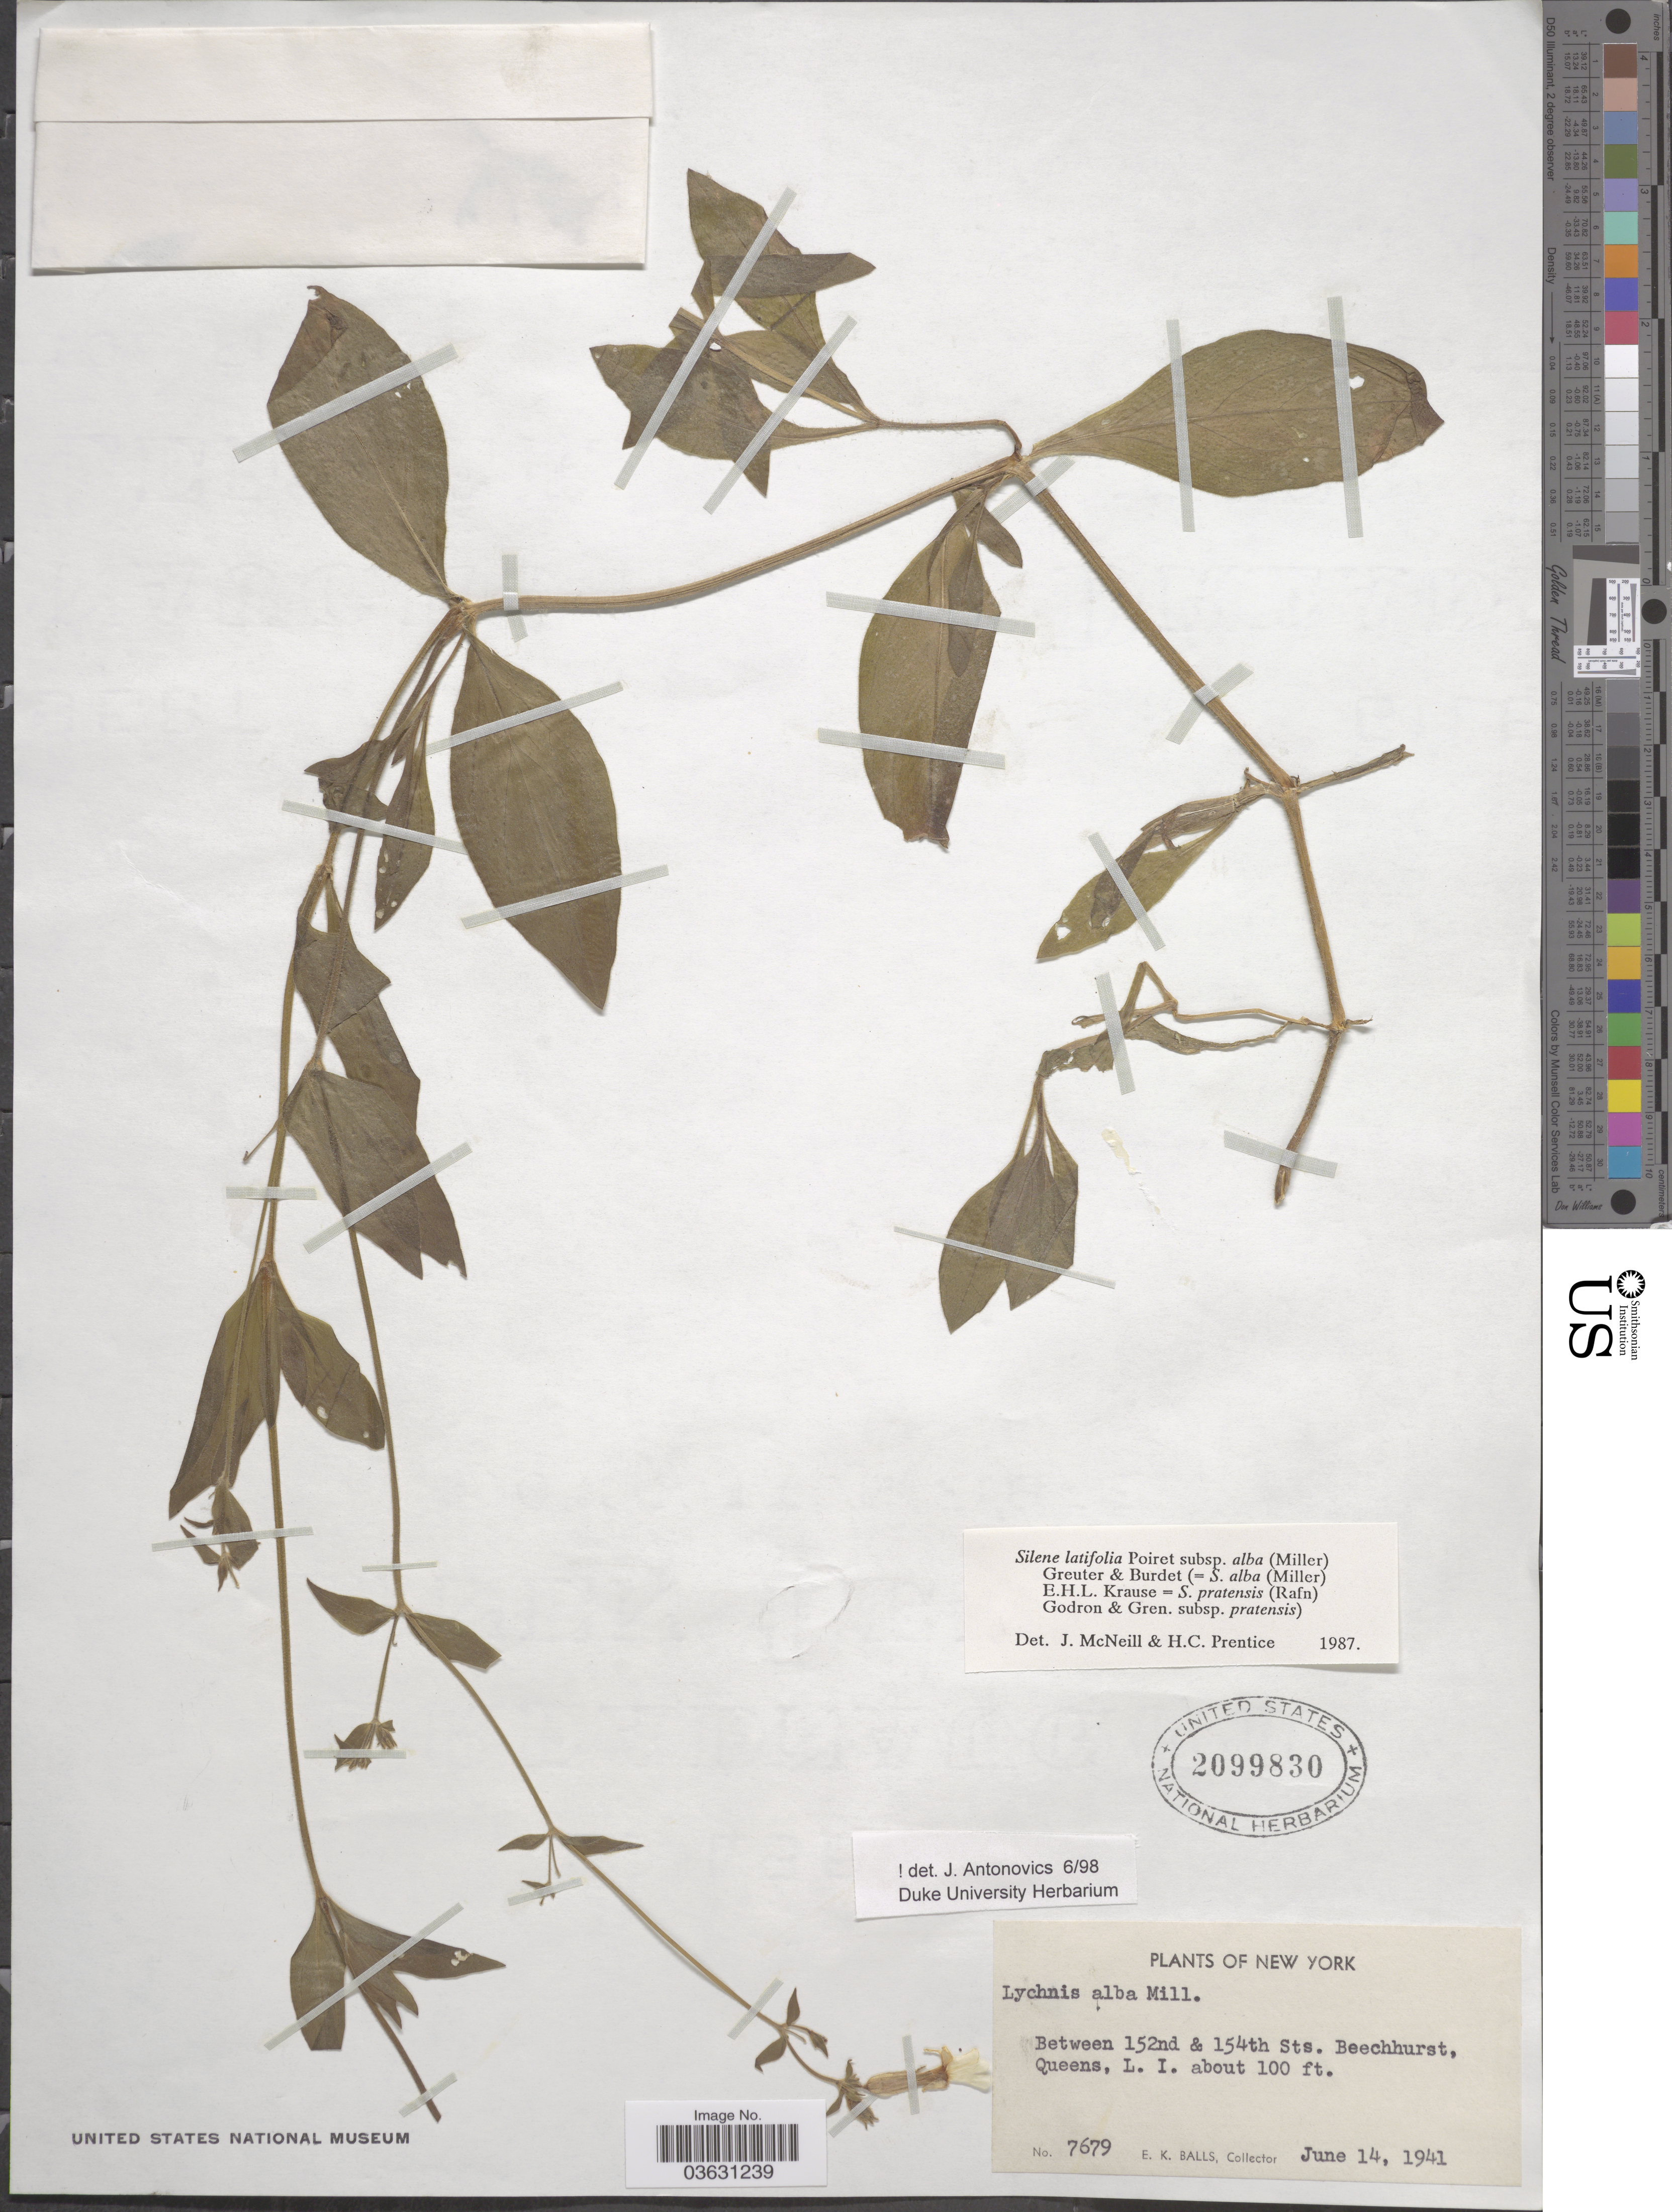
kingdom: Plantae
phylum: Tracheophyta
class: Magnoliopsida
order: Caryophyllales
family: Caryophyllaceae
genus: Silene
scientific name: Silene latifolia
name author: Poir.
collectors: E. K. Balls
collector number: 7679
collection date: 1941-06-14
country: United States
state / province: New York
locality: Between 152nd and 154th Sts. Beechhurst, Queens, L. I.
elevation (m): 30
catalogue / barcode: US 2099830